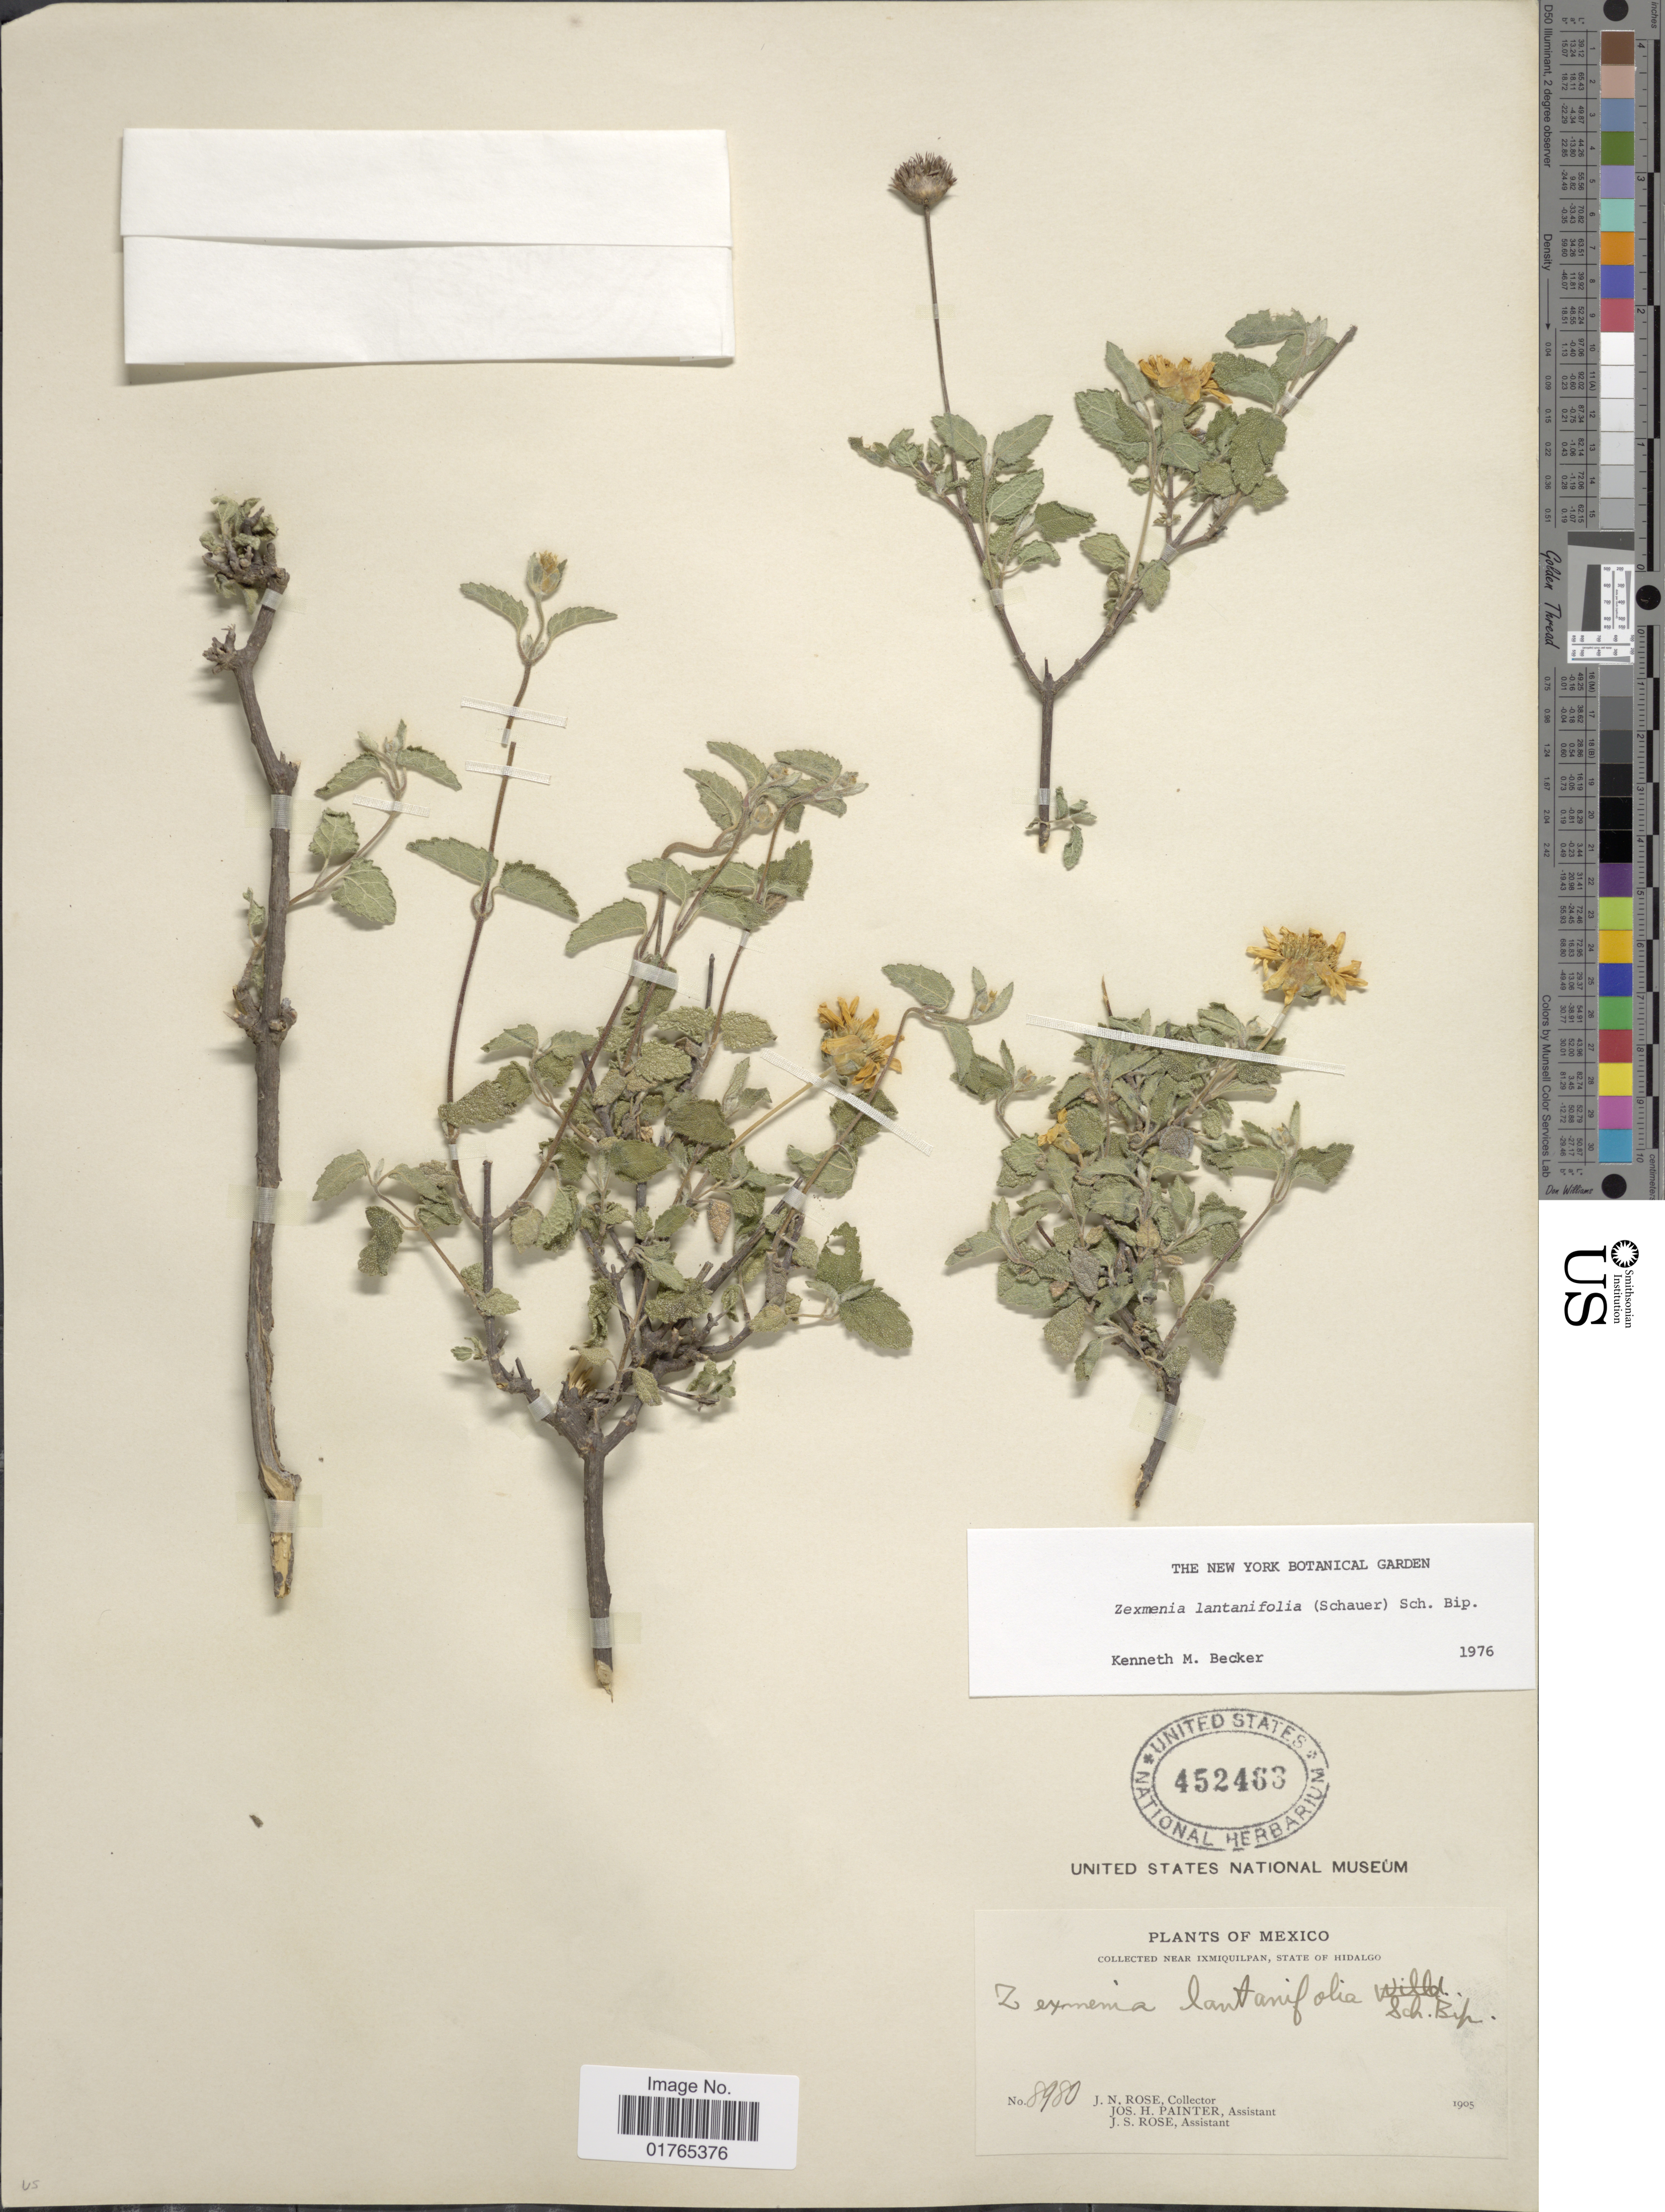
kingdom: Plantae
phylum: Tracheophyta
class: Magnoliopsida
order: Asterales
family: Asteraceae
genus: Jefea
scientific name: Jefea lantanifolia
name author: (S. Schauer) Strother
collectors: J. N. Rose, J. H. Painter & J. S. Rose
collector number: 8980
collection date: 1905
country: Mexico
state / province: Hidalgo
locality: Near Ixmiquilpan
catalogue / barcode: US 452463